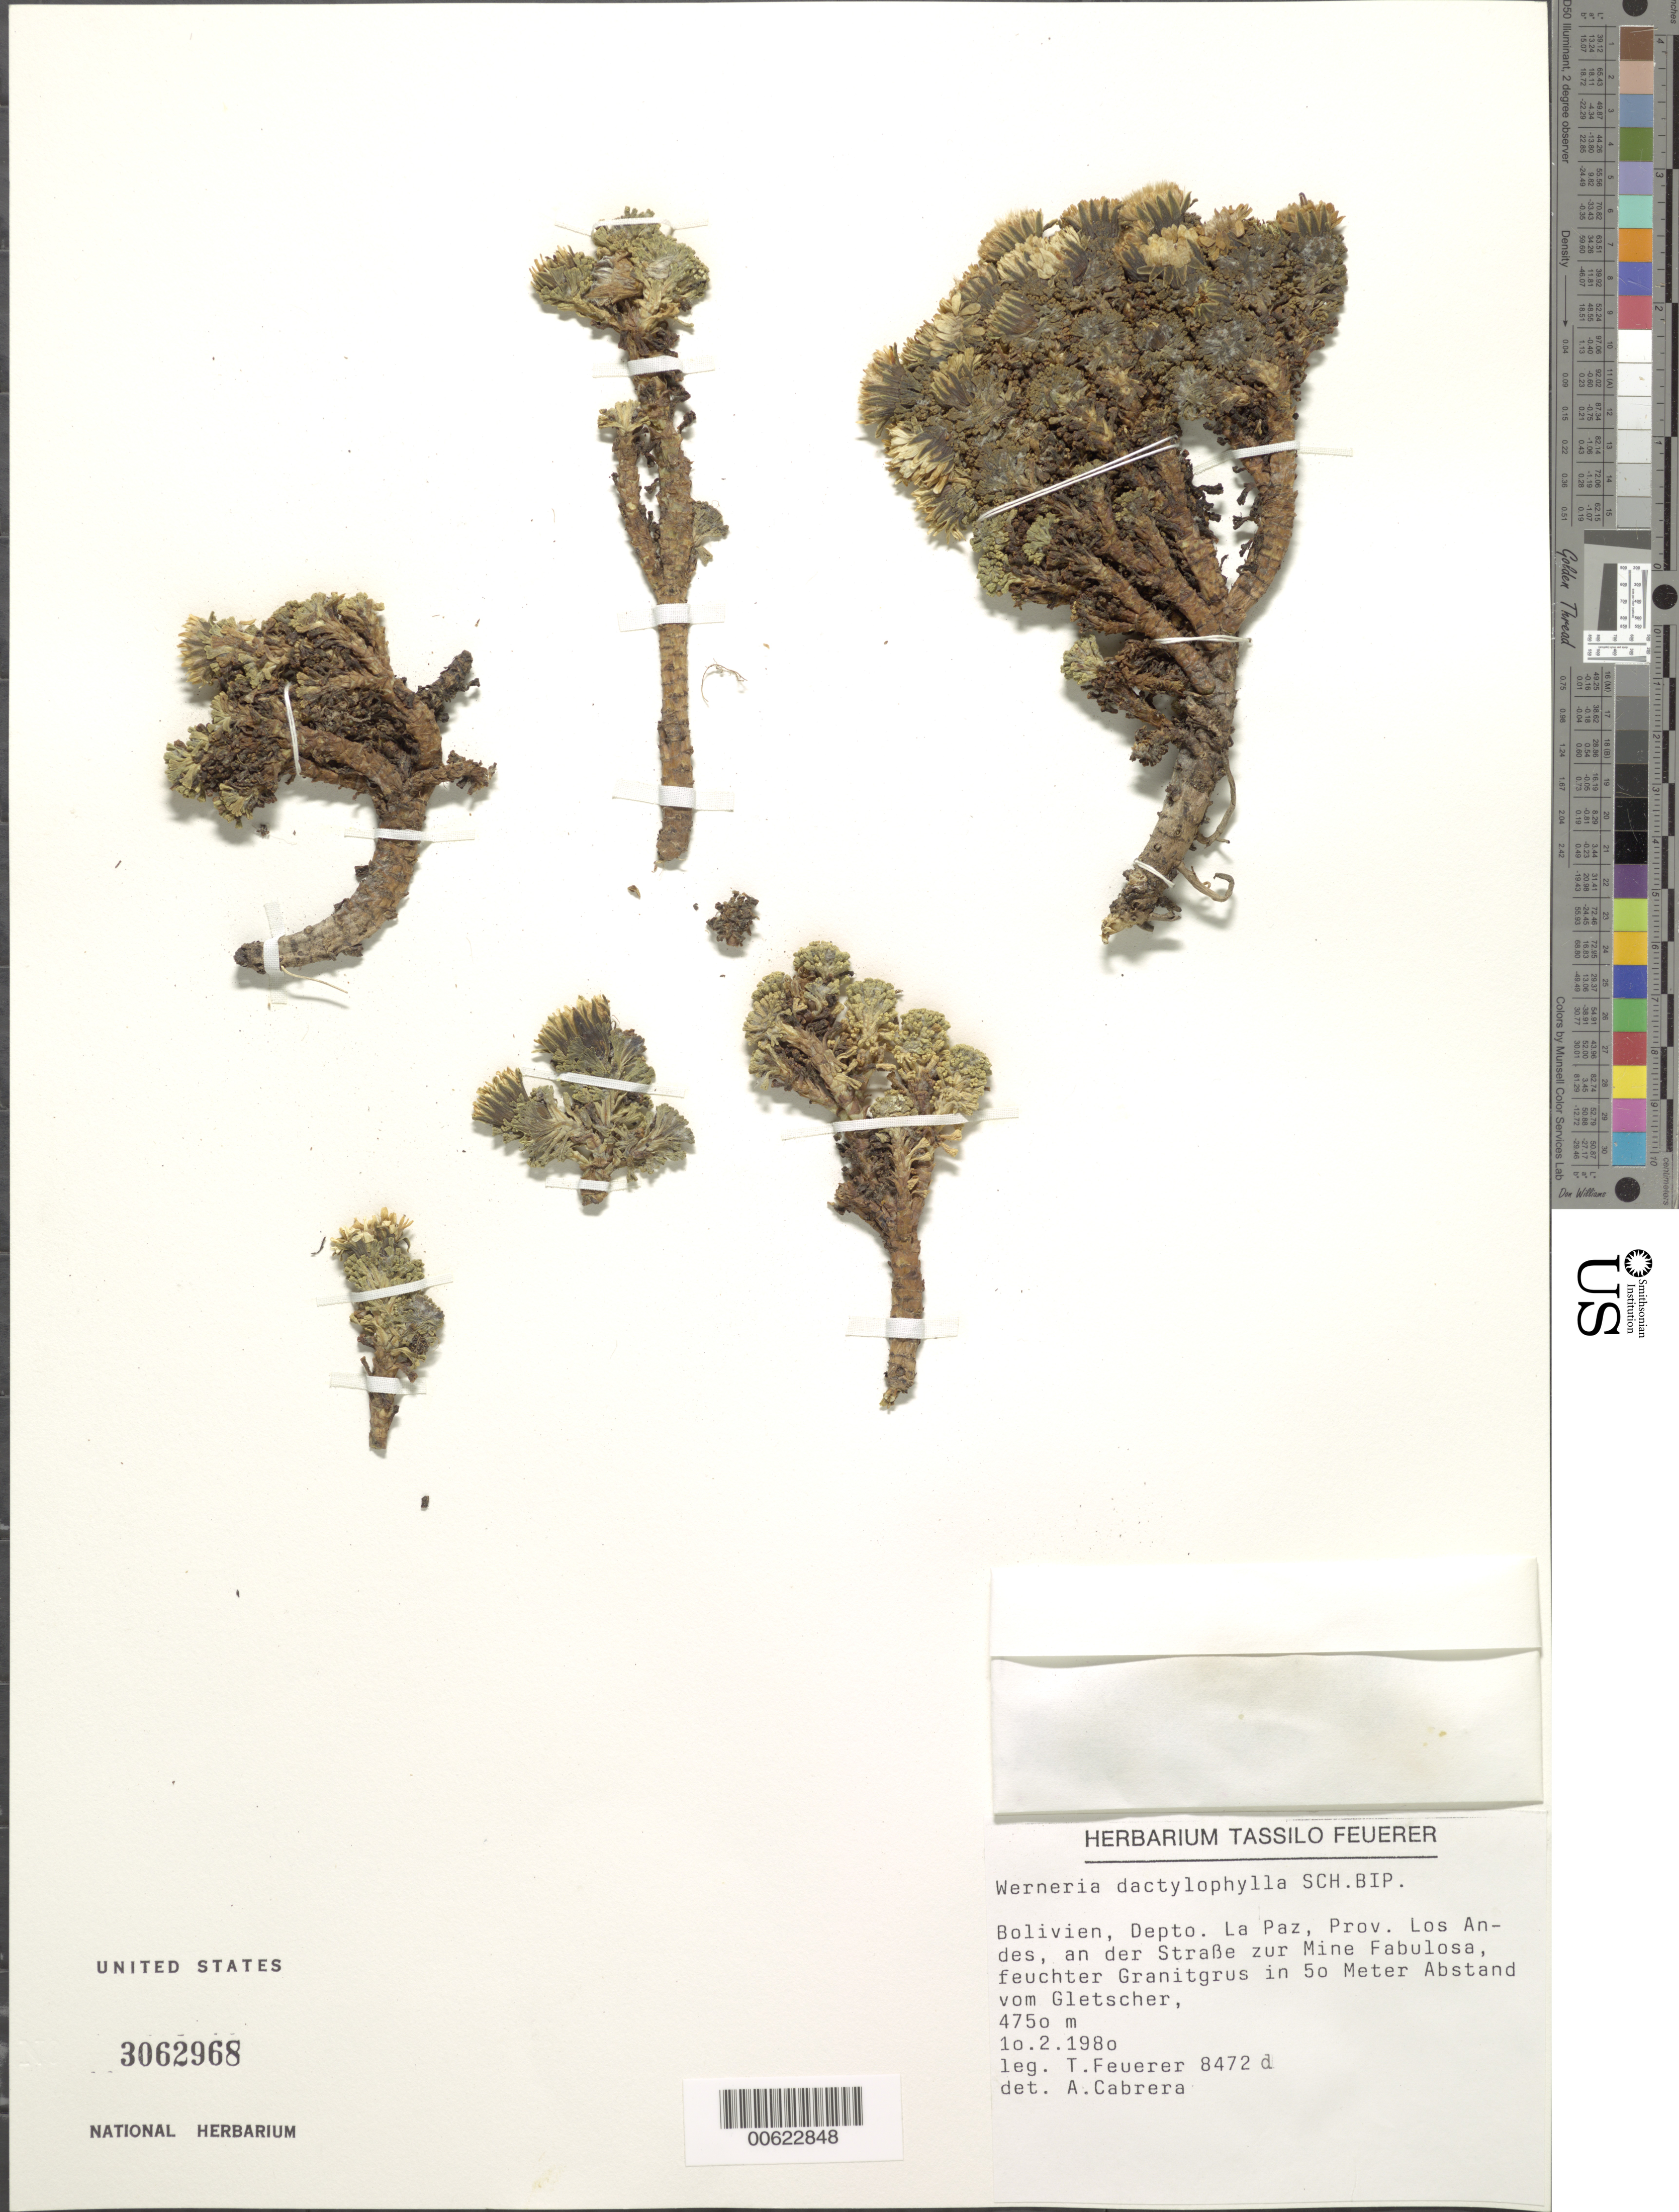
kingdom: Plantae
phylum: Tracheophyta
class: Magnoliopsida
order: Asterales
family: Asteraceae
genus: Xenophyllum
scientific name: Xenophyllum dactylophyllum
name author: (Sch. Bip.) V.A. Funk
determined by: Funk, Vicki A., (BOT), Smithsonian Institution - National Museum of Natural History (UNITED STATES)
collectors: T. Feuerer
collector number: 8472D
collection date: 1980-02-10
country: Bolivia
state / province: La Paz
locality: Los Andes, An der straße zur Mine Fabulosa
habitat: Wet granite gravel 50 m from glacier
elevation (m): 4750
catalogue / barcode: US 3062968